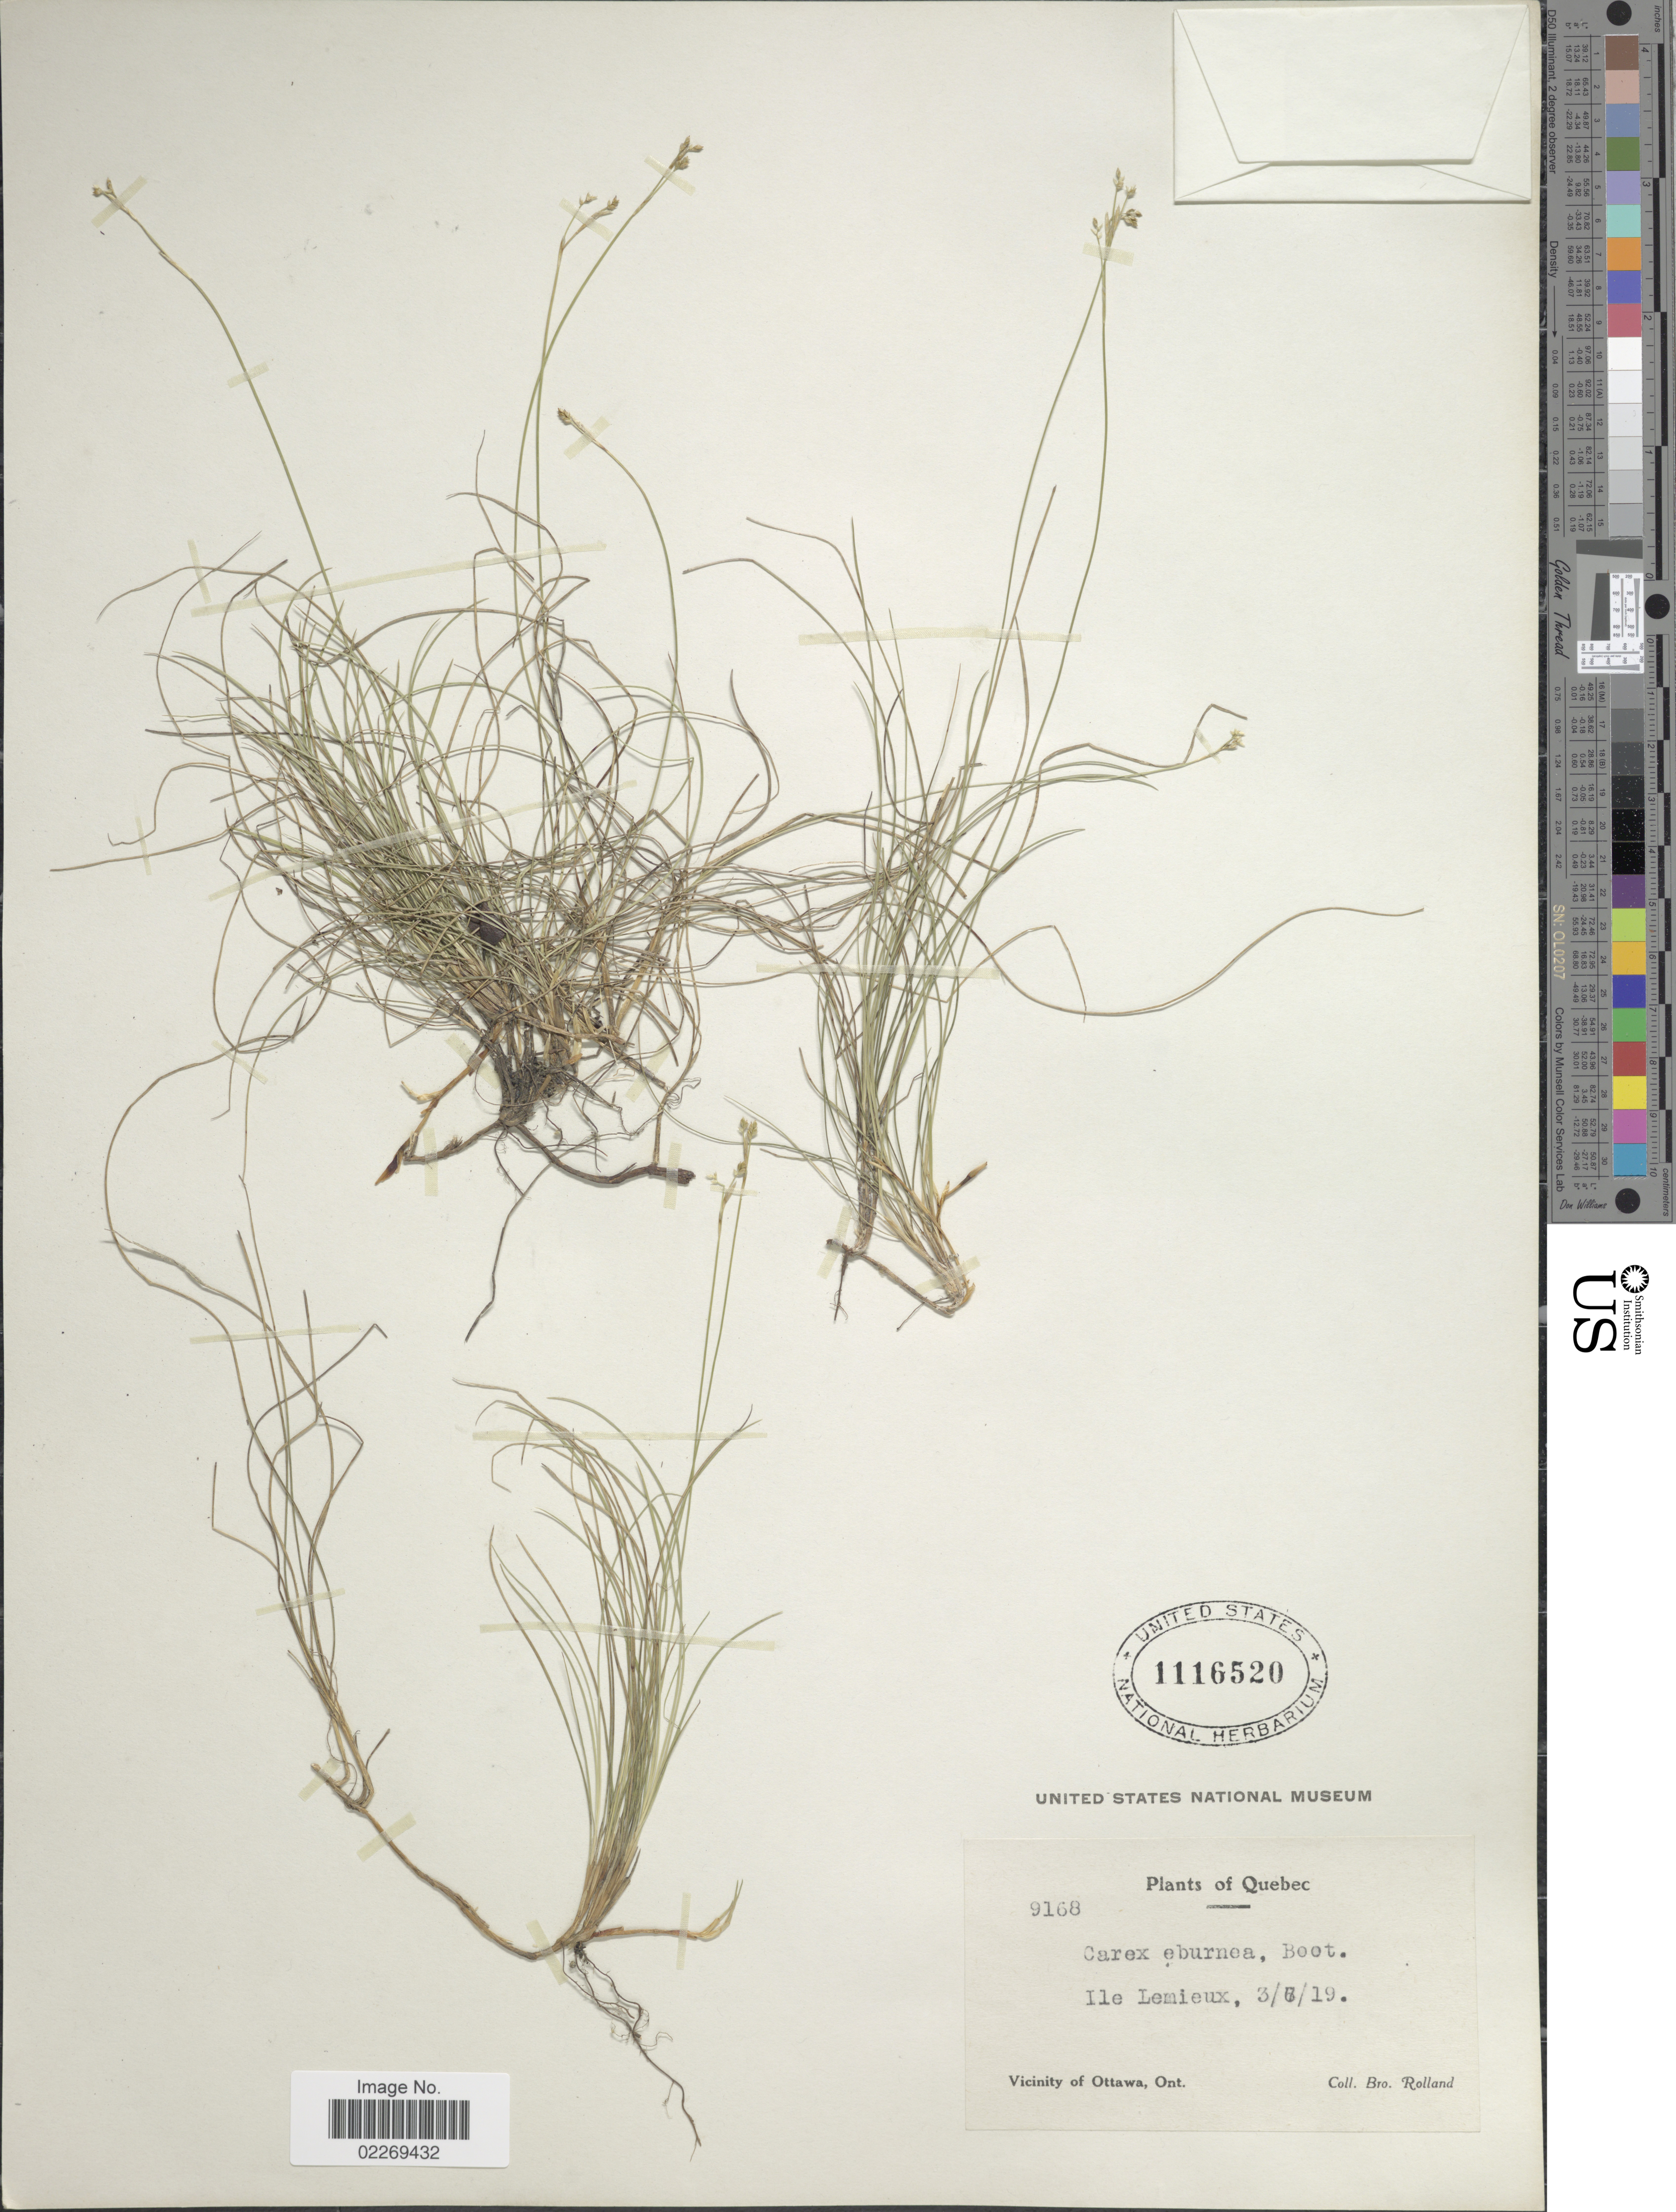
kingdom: Plantae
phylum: Tracheophyta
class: Liliopsida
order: Poales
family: Cyperaceae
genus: Carex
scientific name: Carex eburnea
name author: Boott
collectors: B. Rolland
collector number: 9168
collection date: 1919-03-07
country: Canada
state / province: Quebec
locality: Ile Lemieux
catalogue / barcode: US 1116520